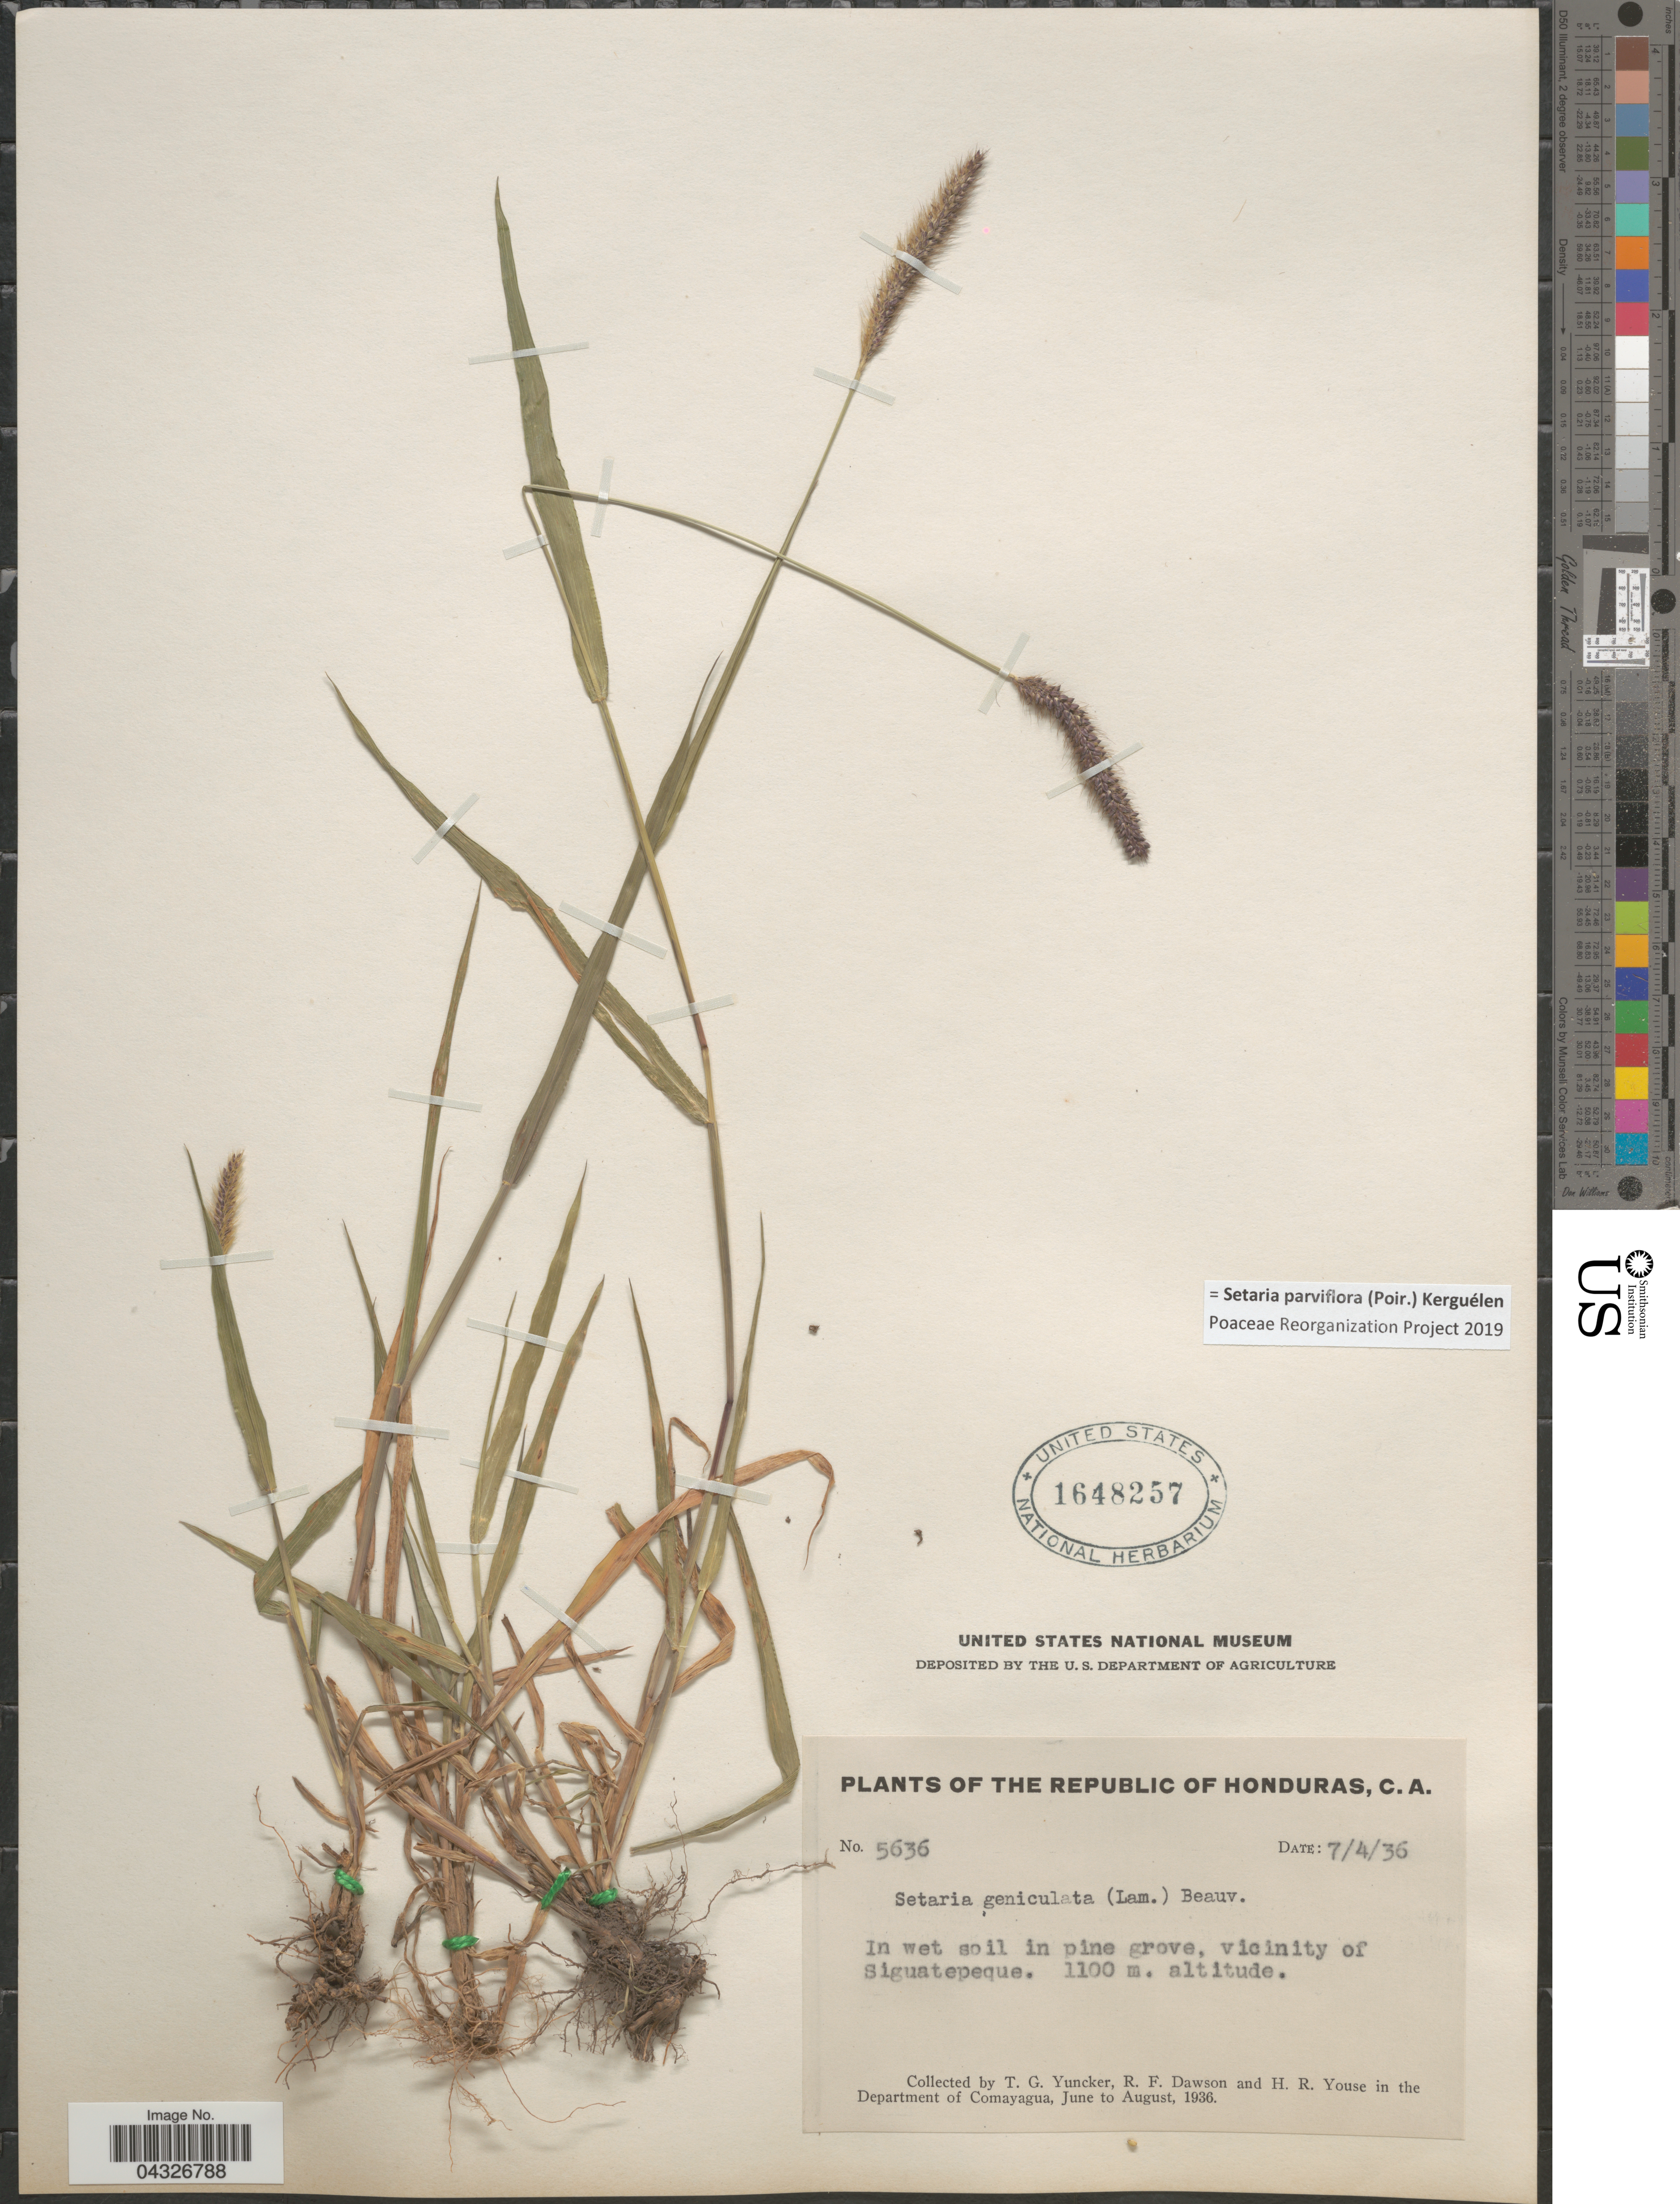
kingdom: Plantae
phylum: Tracheophyta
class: Liliopsida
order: Poales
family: Poaceae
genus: Setaria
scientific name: Setaria parviflora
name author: (Poir.) Kerguélen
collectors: T. G. Yuncker, R. F. Dawson & H. Youse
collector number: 5636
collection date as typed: Transcribed d/m/y: 7/4/36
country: Honduras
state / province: Comayagua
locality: The Republic of Honduras. Vicinity of Siguatepeque. In the Department of Comayagua.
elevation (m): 1100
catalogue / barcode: US 1648257